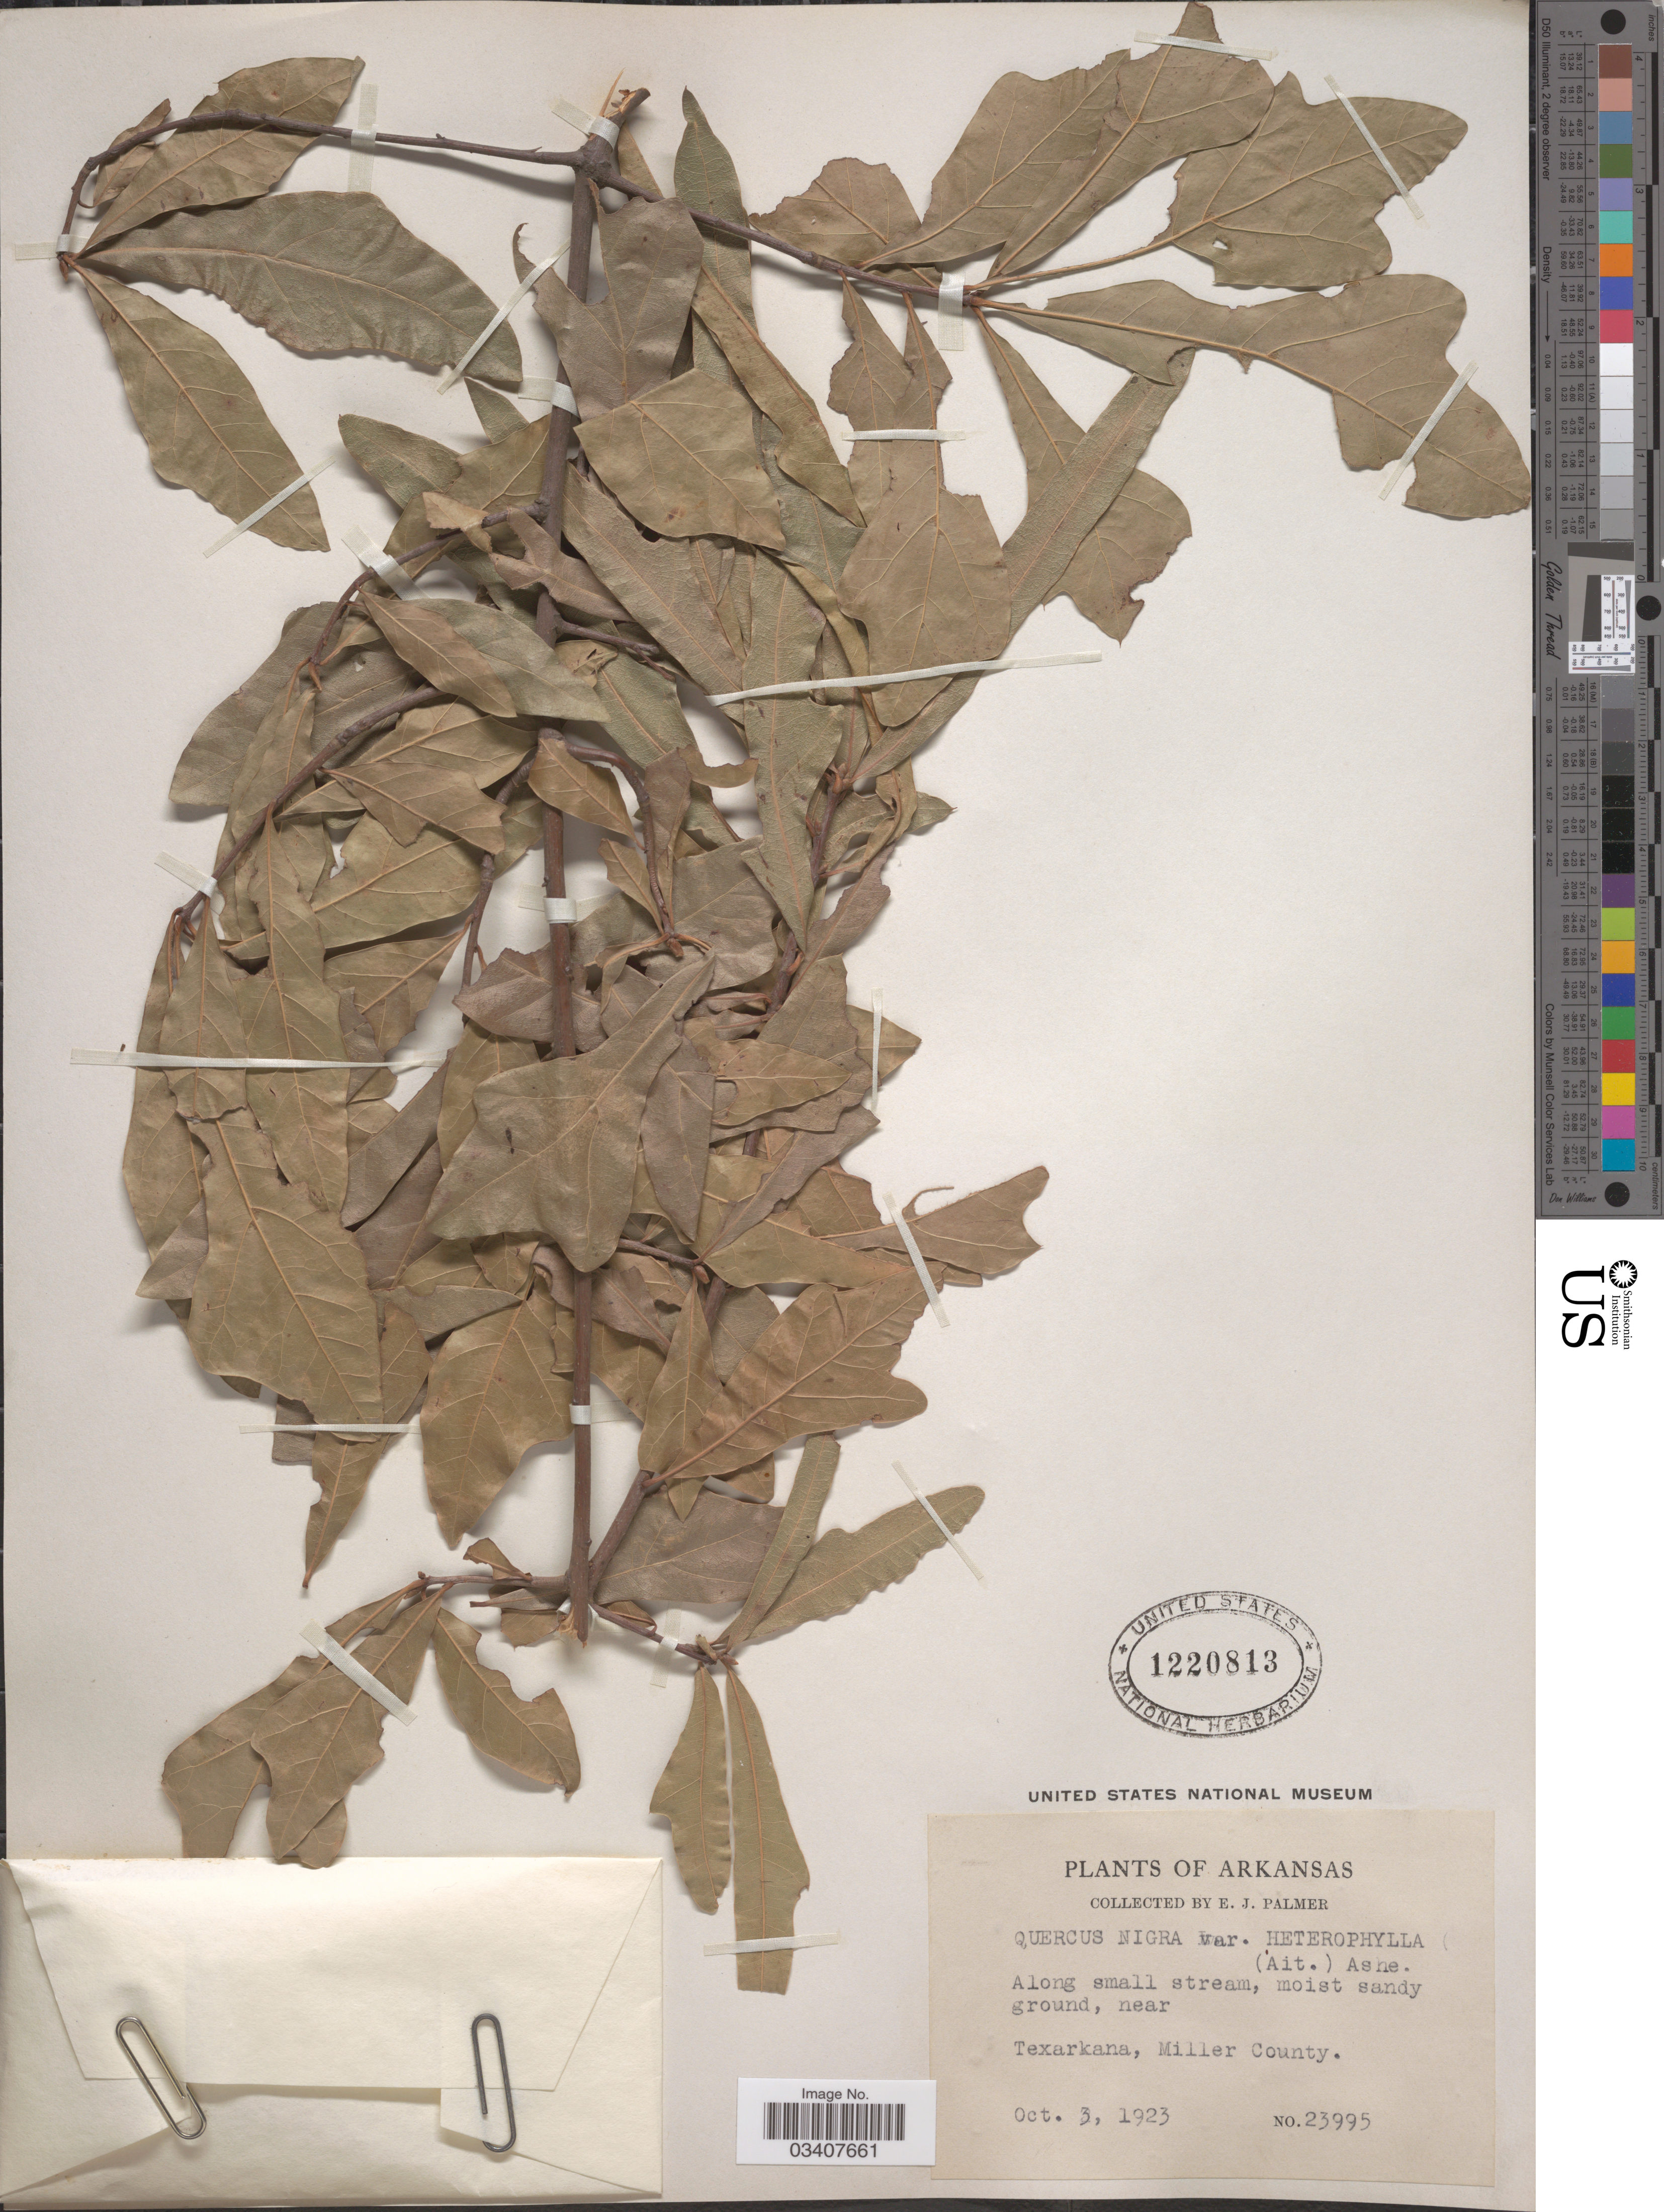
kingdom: Plantae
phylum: Tracheophyta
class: Magnoliopsida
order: Fagales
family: Fagaceae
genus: Quercus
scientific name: Quercus nigra var. heterophylla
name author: Aiton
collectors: E. J. Palmer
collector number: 23995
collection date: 1923-10-03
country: United States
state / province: Arkansas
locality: Along small stream, moist sandy ground, near Texarkana, Miller County.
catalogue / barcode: US 1220813